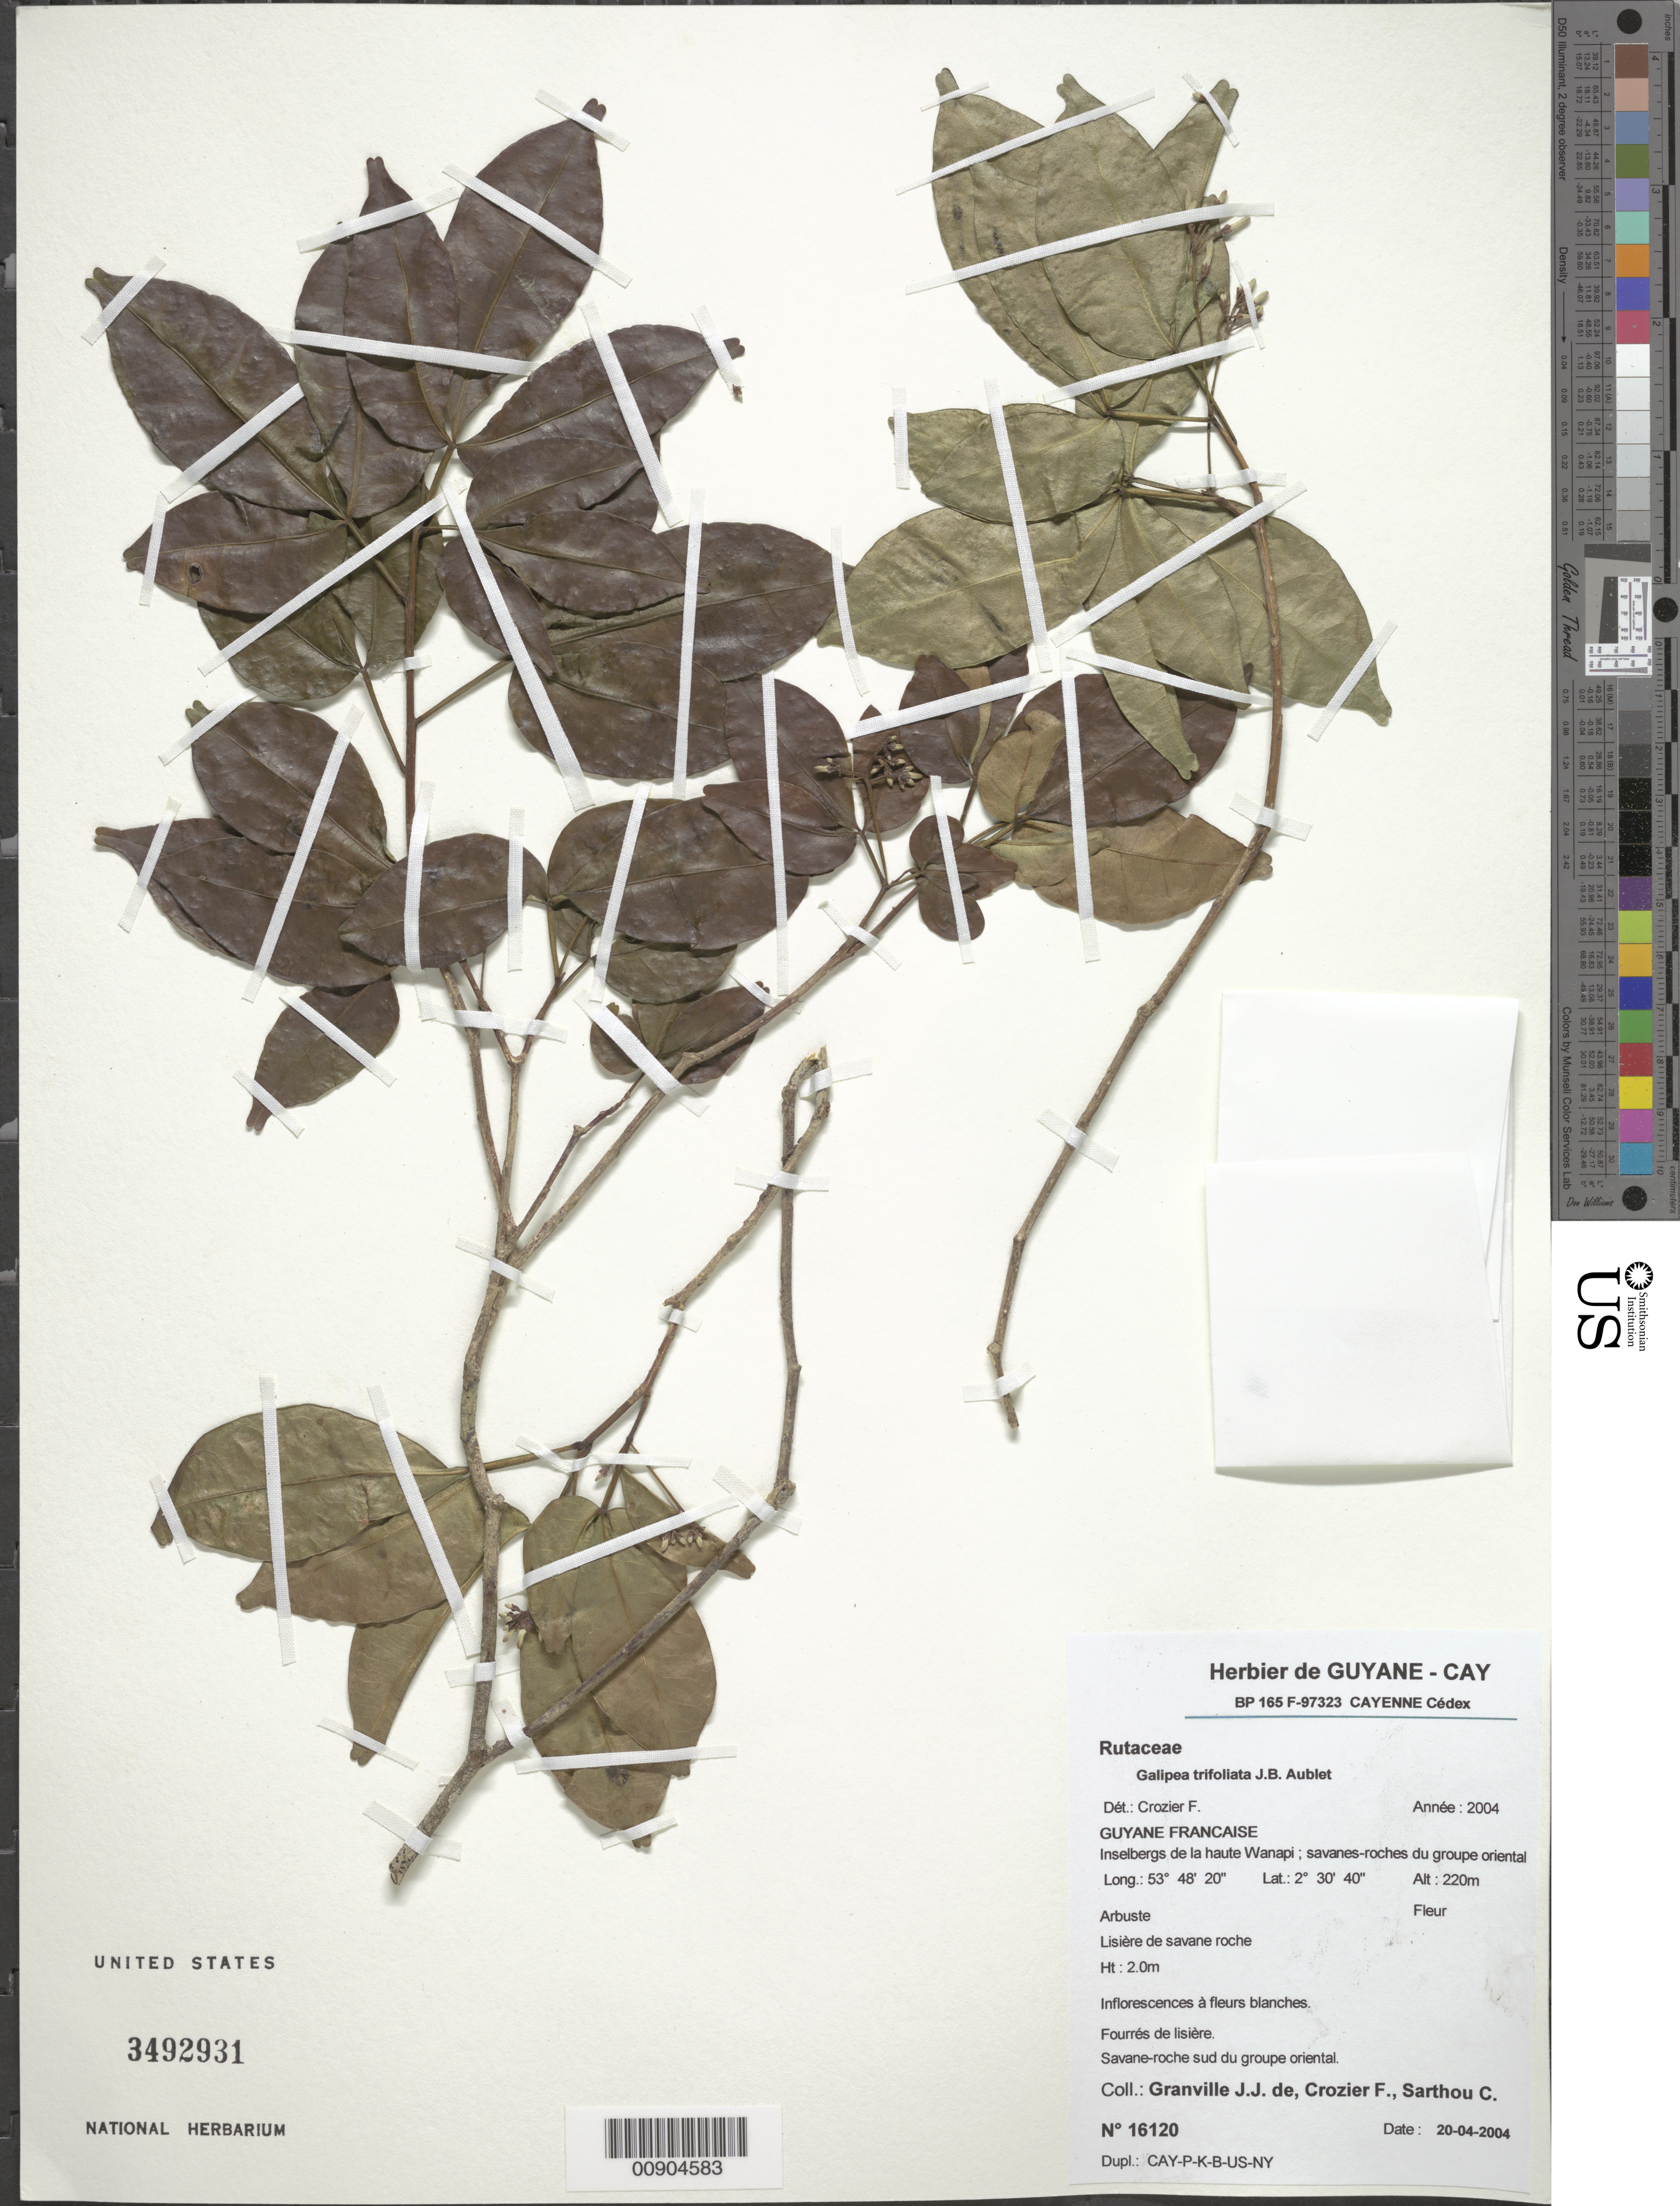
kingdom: Plantae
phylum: Tracheophyta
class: Magnoliopsida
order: Sapindales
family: Rutaceae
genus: Galipea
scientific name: Galipea trifoliata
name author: Aubl.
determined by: Crozier, F.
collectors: J.-J. de Granville, F. Crozier & C. Sarthou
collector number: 16120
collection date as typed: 20-Apr-04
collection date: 2004-04-20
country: French Guiana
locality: Inselbergs de la haute Wanapi, savane sud du groupe oriental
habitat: Lisière de savane roche; fourrés de lisière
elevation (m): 220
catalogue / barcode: US 3492931